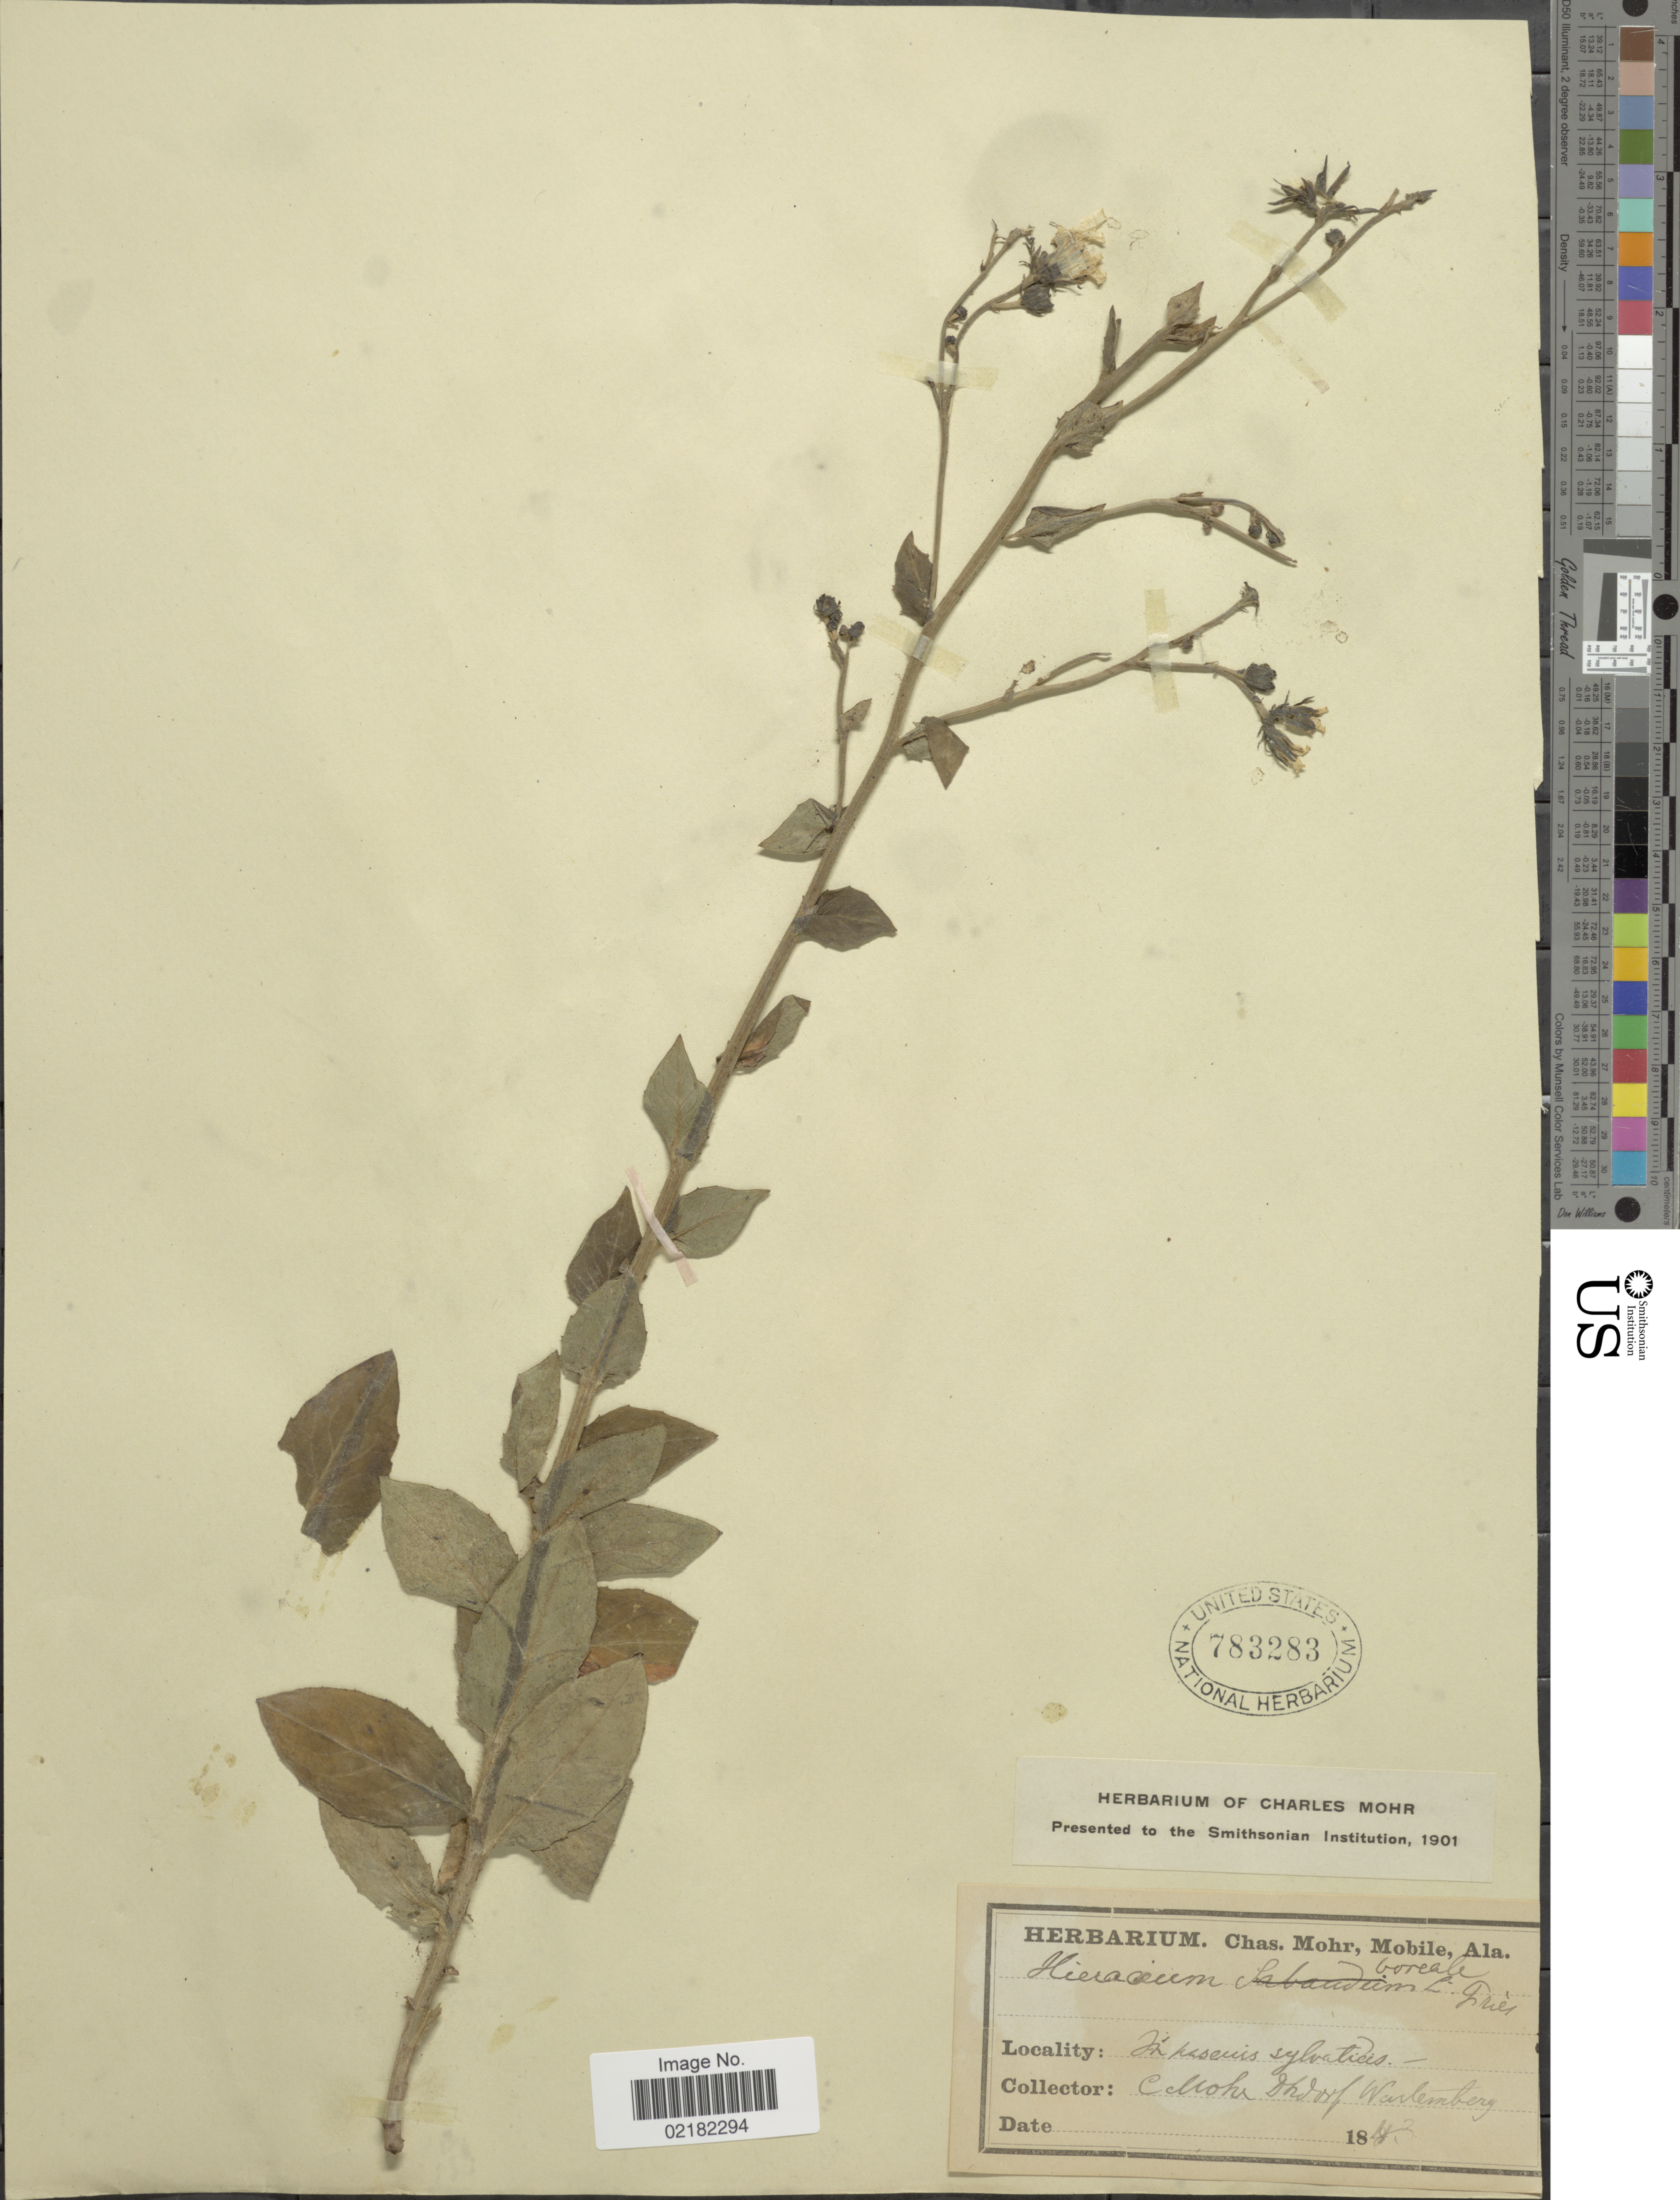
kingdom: Plantae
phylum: Tracheophyta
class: Magnoliopsida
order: Asterales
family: Asteraceae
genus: Hieracium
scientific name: Hieracium sabaudum subsp. boreale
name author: (Fr.) Hayek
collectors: C. T. Mohr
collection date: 1842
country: Germany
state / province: Baden-Württemberg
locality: Dorf, Wurtemberg, in pascuis sylvaticis.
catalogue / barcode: US 783283